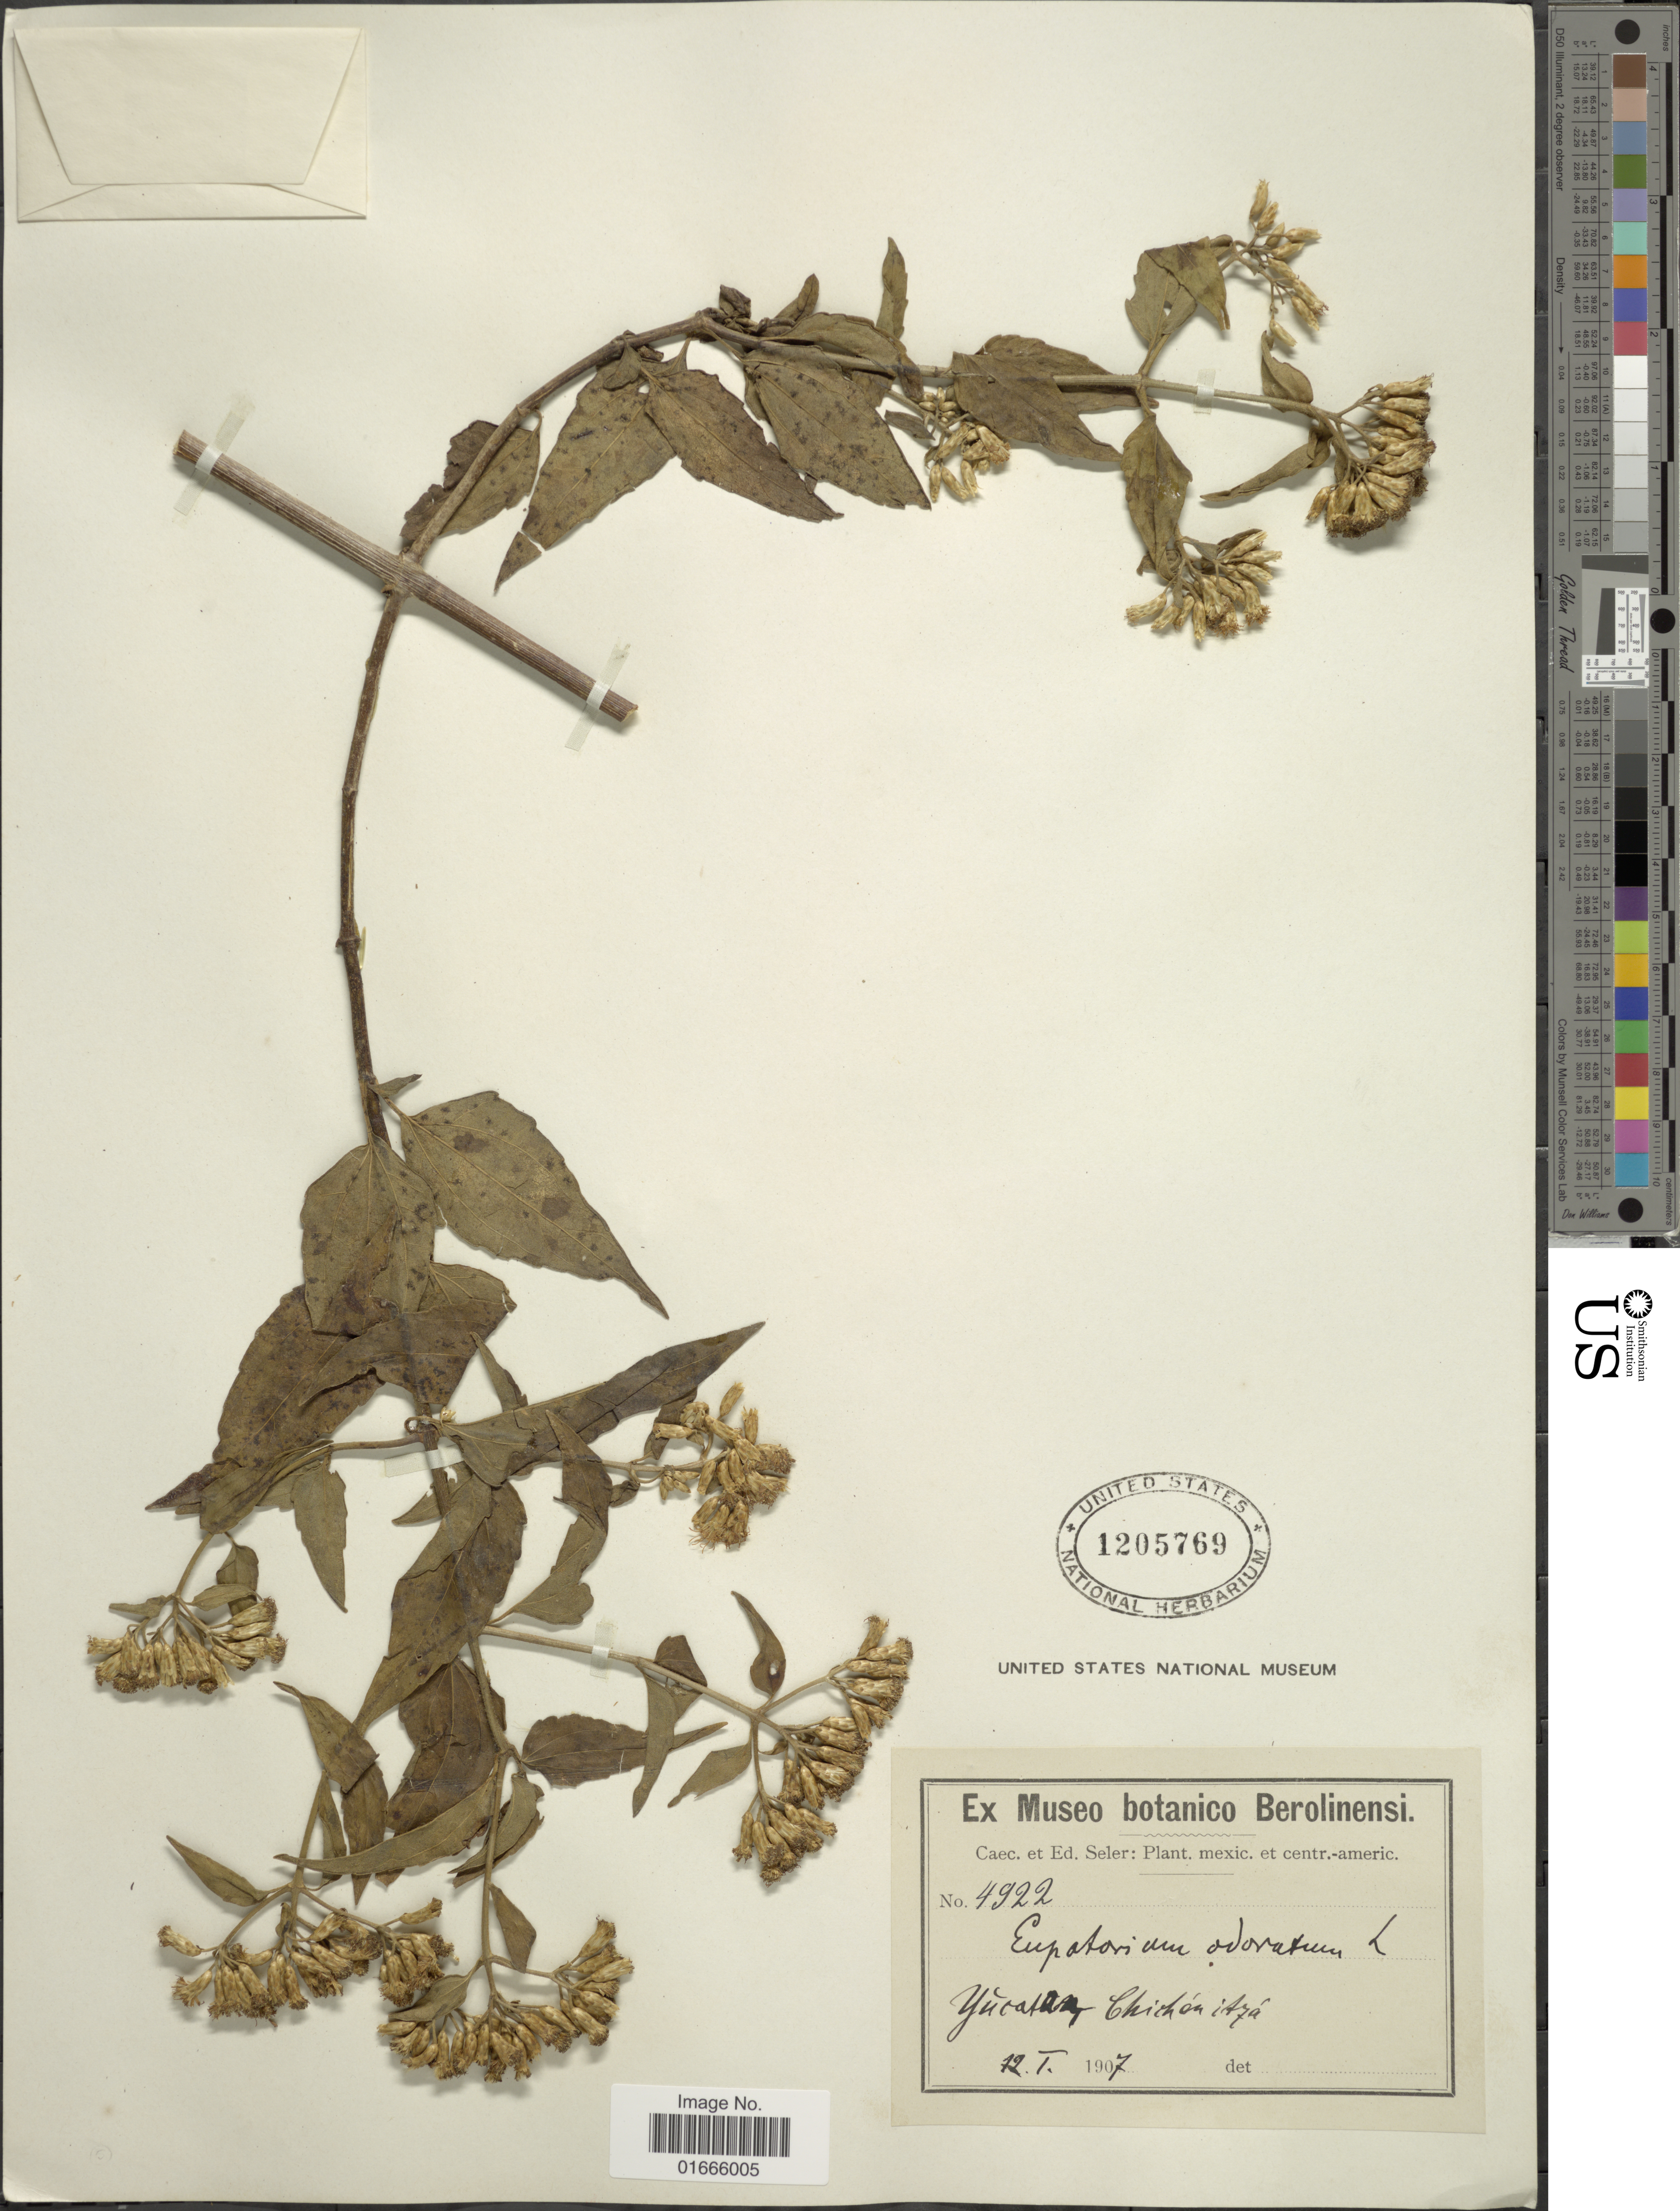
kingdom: Plantae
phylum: Tracheophyta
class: Magnoliopsida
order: Asterales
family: Asteraceae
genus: Chromolaena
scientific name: Chromolaena odorata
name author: (L.) R.M. King & H. Rob.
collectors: E. G. Seler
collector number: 4922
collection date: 1907-01-12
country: Mexico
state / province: Yucatán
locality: Yucatan, Chichen itza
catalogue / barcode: US 1205769